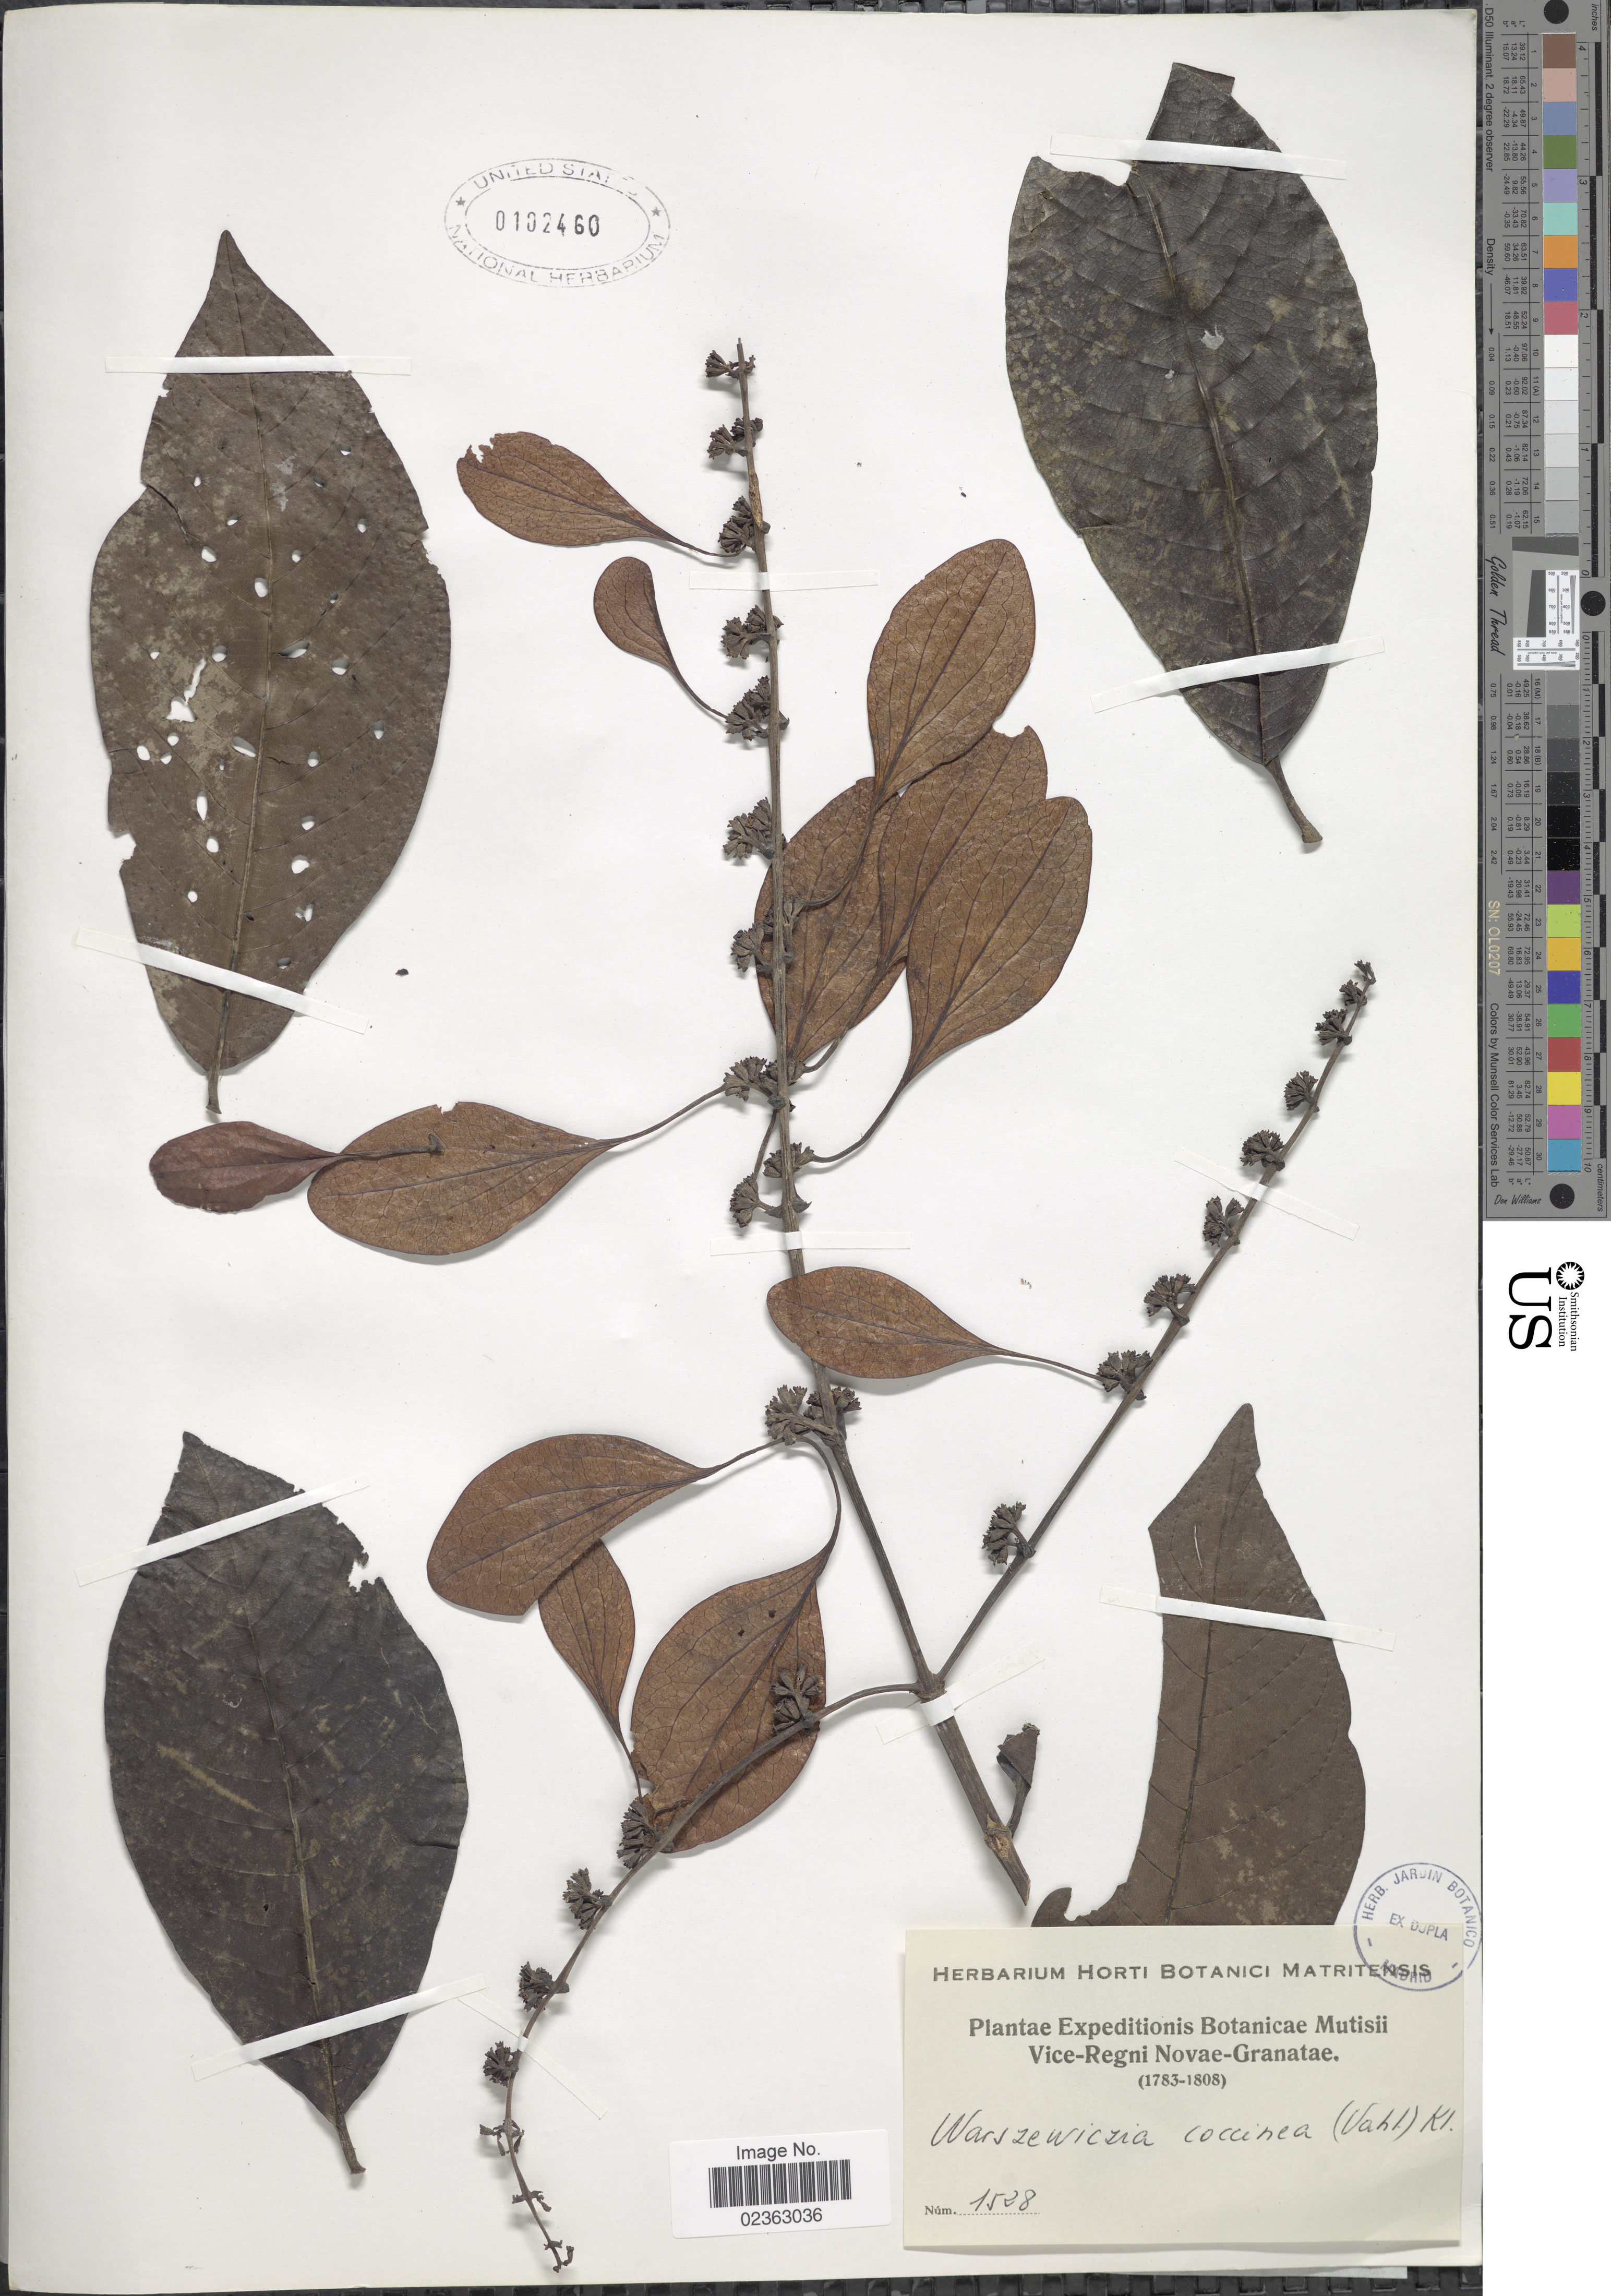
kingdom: Plantae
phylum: Tracheophyta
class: Magnoliopsida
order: Gentianales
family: Rubiaceae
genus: Warszewiczia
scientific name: Warszewiczia coccinea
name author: (Vahl) Klotzsch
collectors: ex herb. Horti Botanici Matritensis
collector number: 1528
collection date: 1783/1808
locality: Botanicae Mutisii [unsure placement] Vice-Regni Novae-Granatae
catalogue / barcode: US 102460